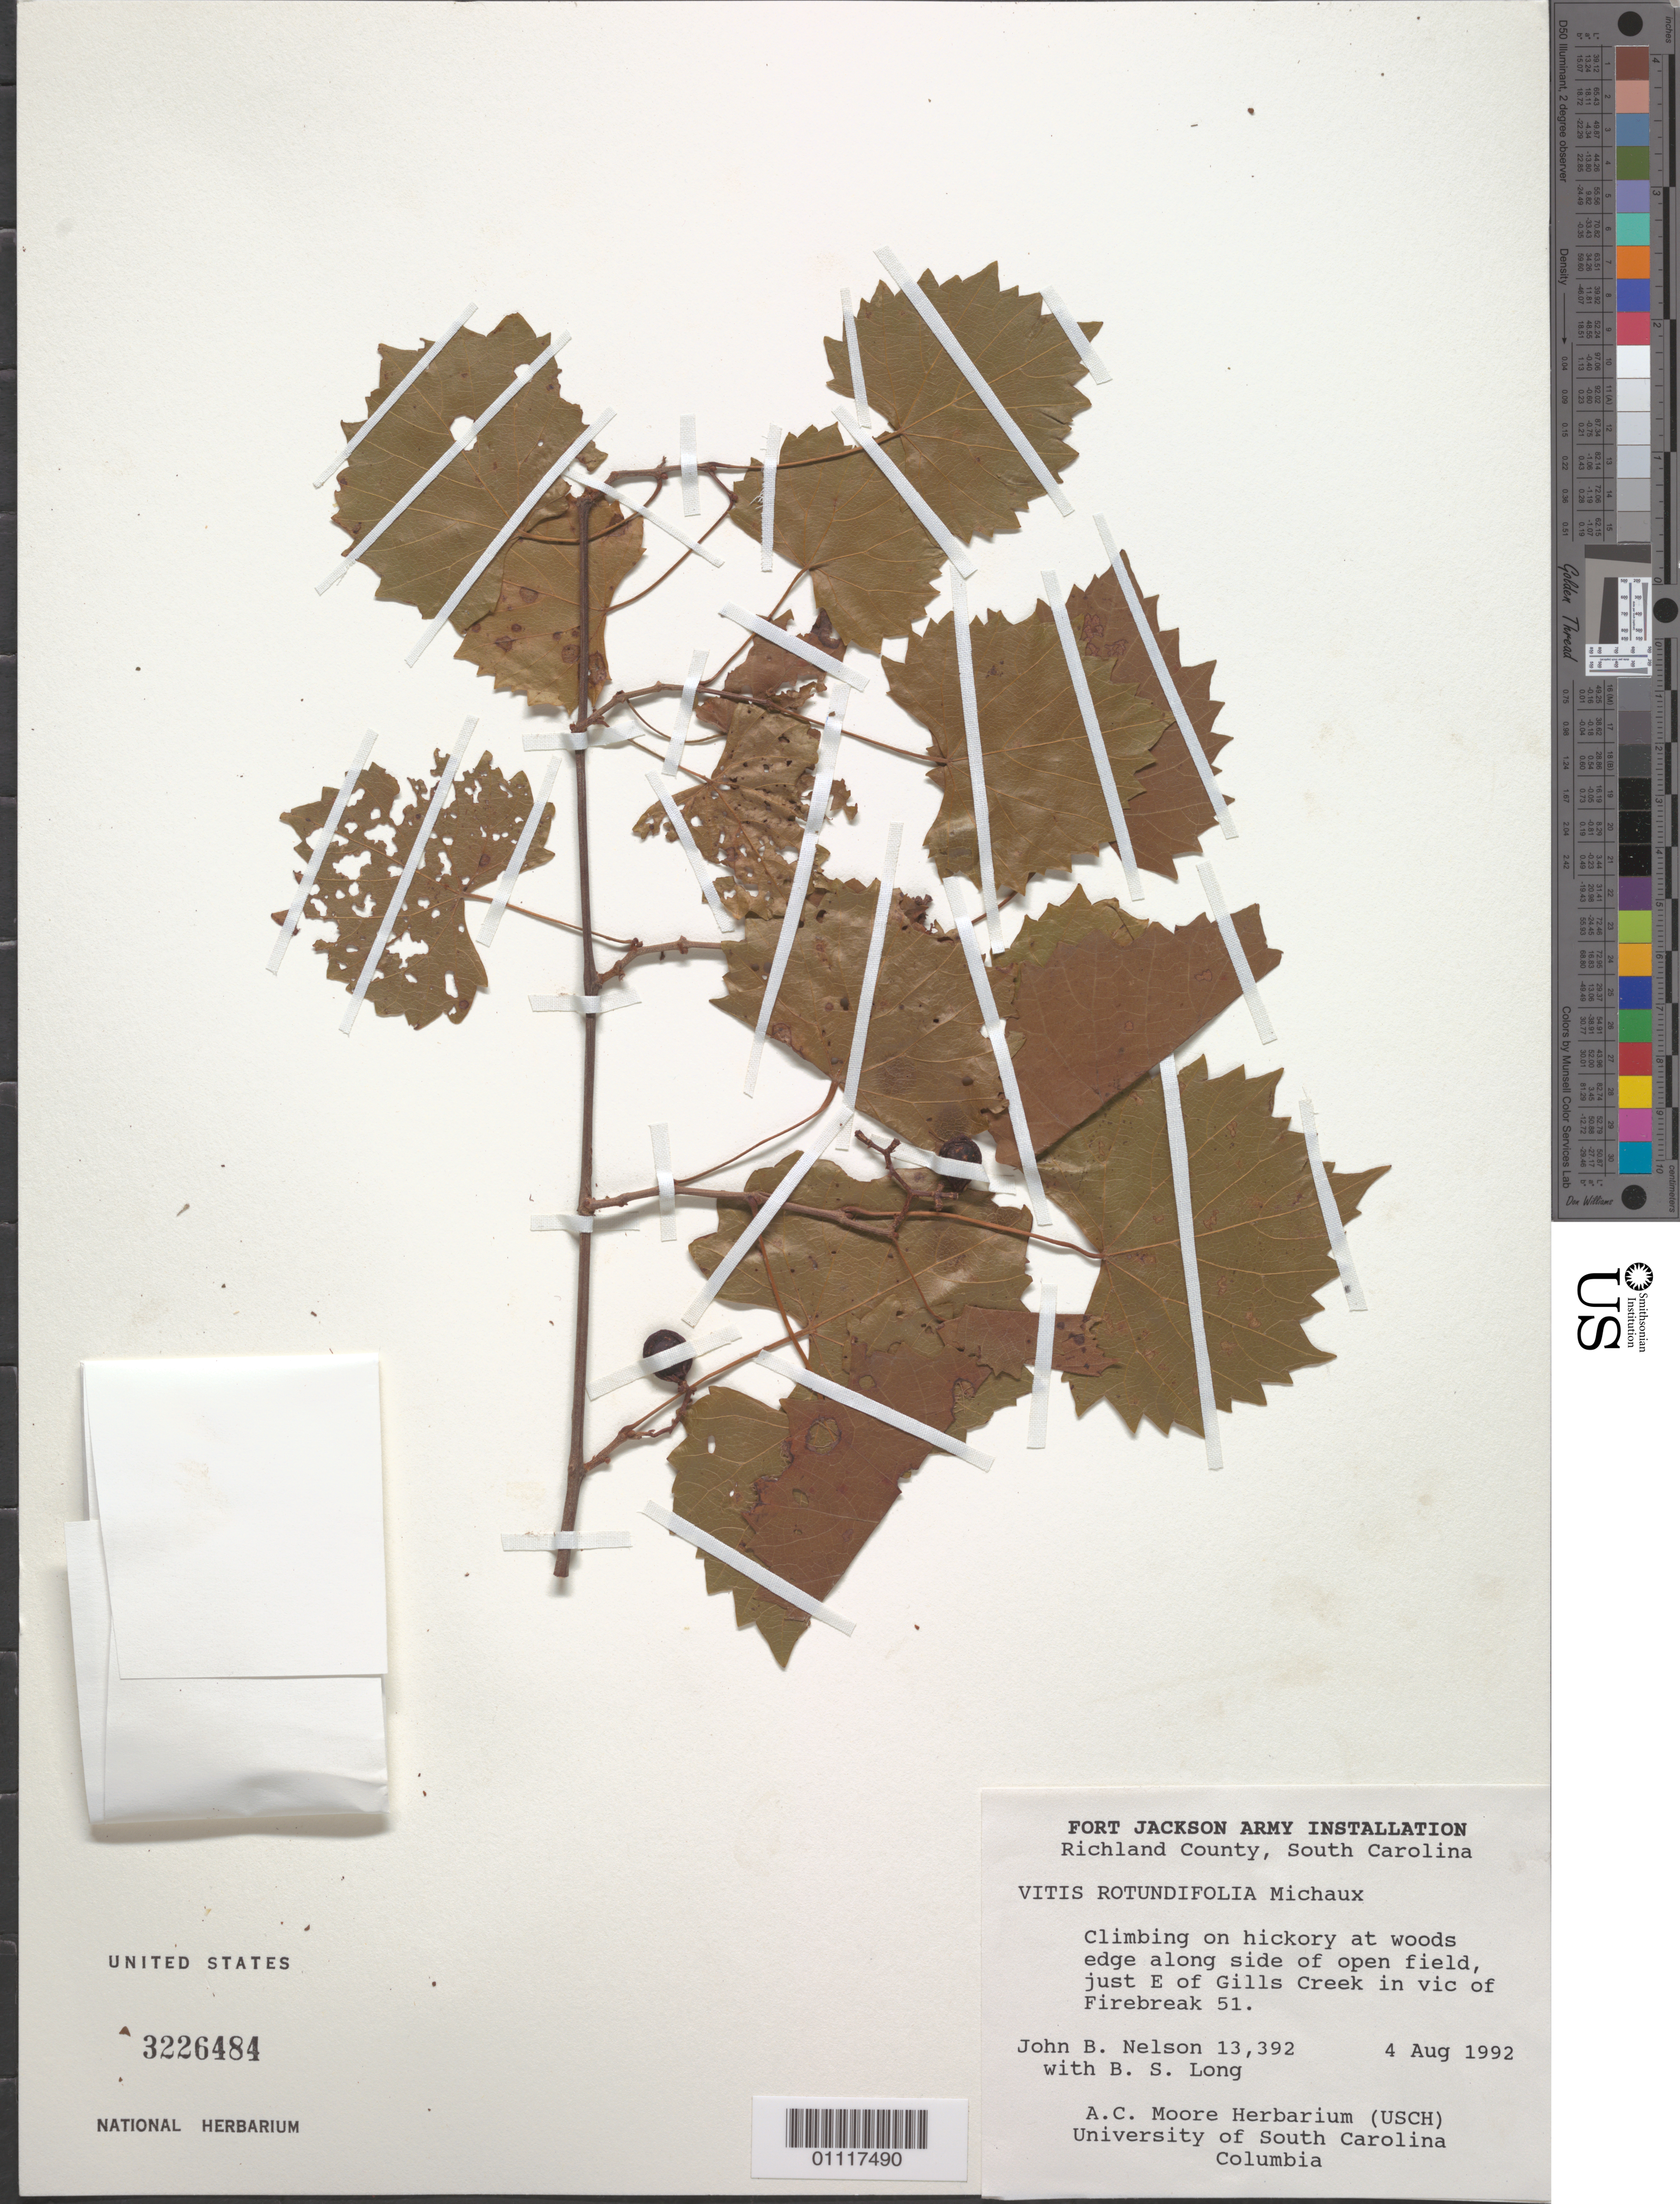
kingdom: Plantae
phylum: Tracheophyta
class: Magnoliopsida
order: Vitales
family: Vitaceae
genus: Vitis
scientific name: Vitis rotundifolia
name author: Michx.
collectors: J. B. Nelson & B. Long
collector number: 13392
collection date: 1992-08-04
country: United States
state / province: South Carolina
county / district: Richland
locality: E of Gills Creek in vic of Firebreak 51.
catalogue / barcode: US 3226484